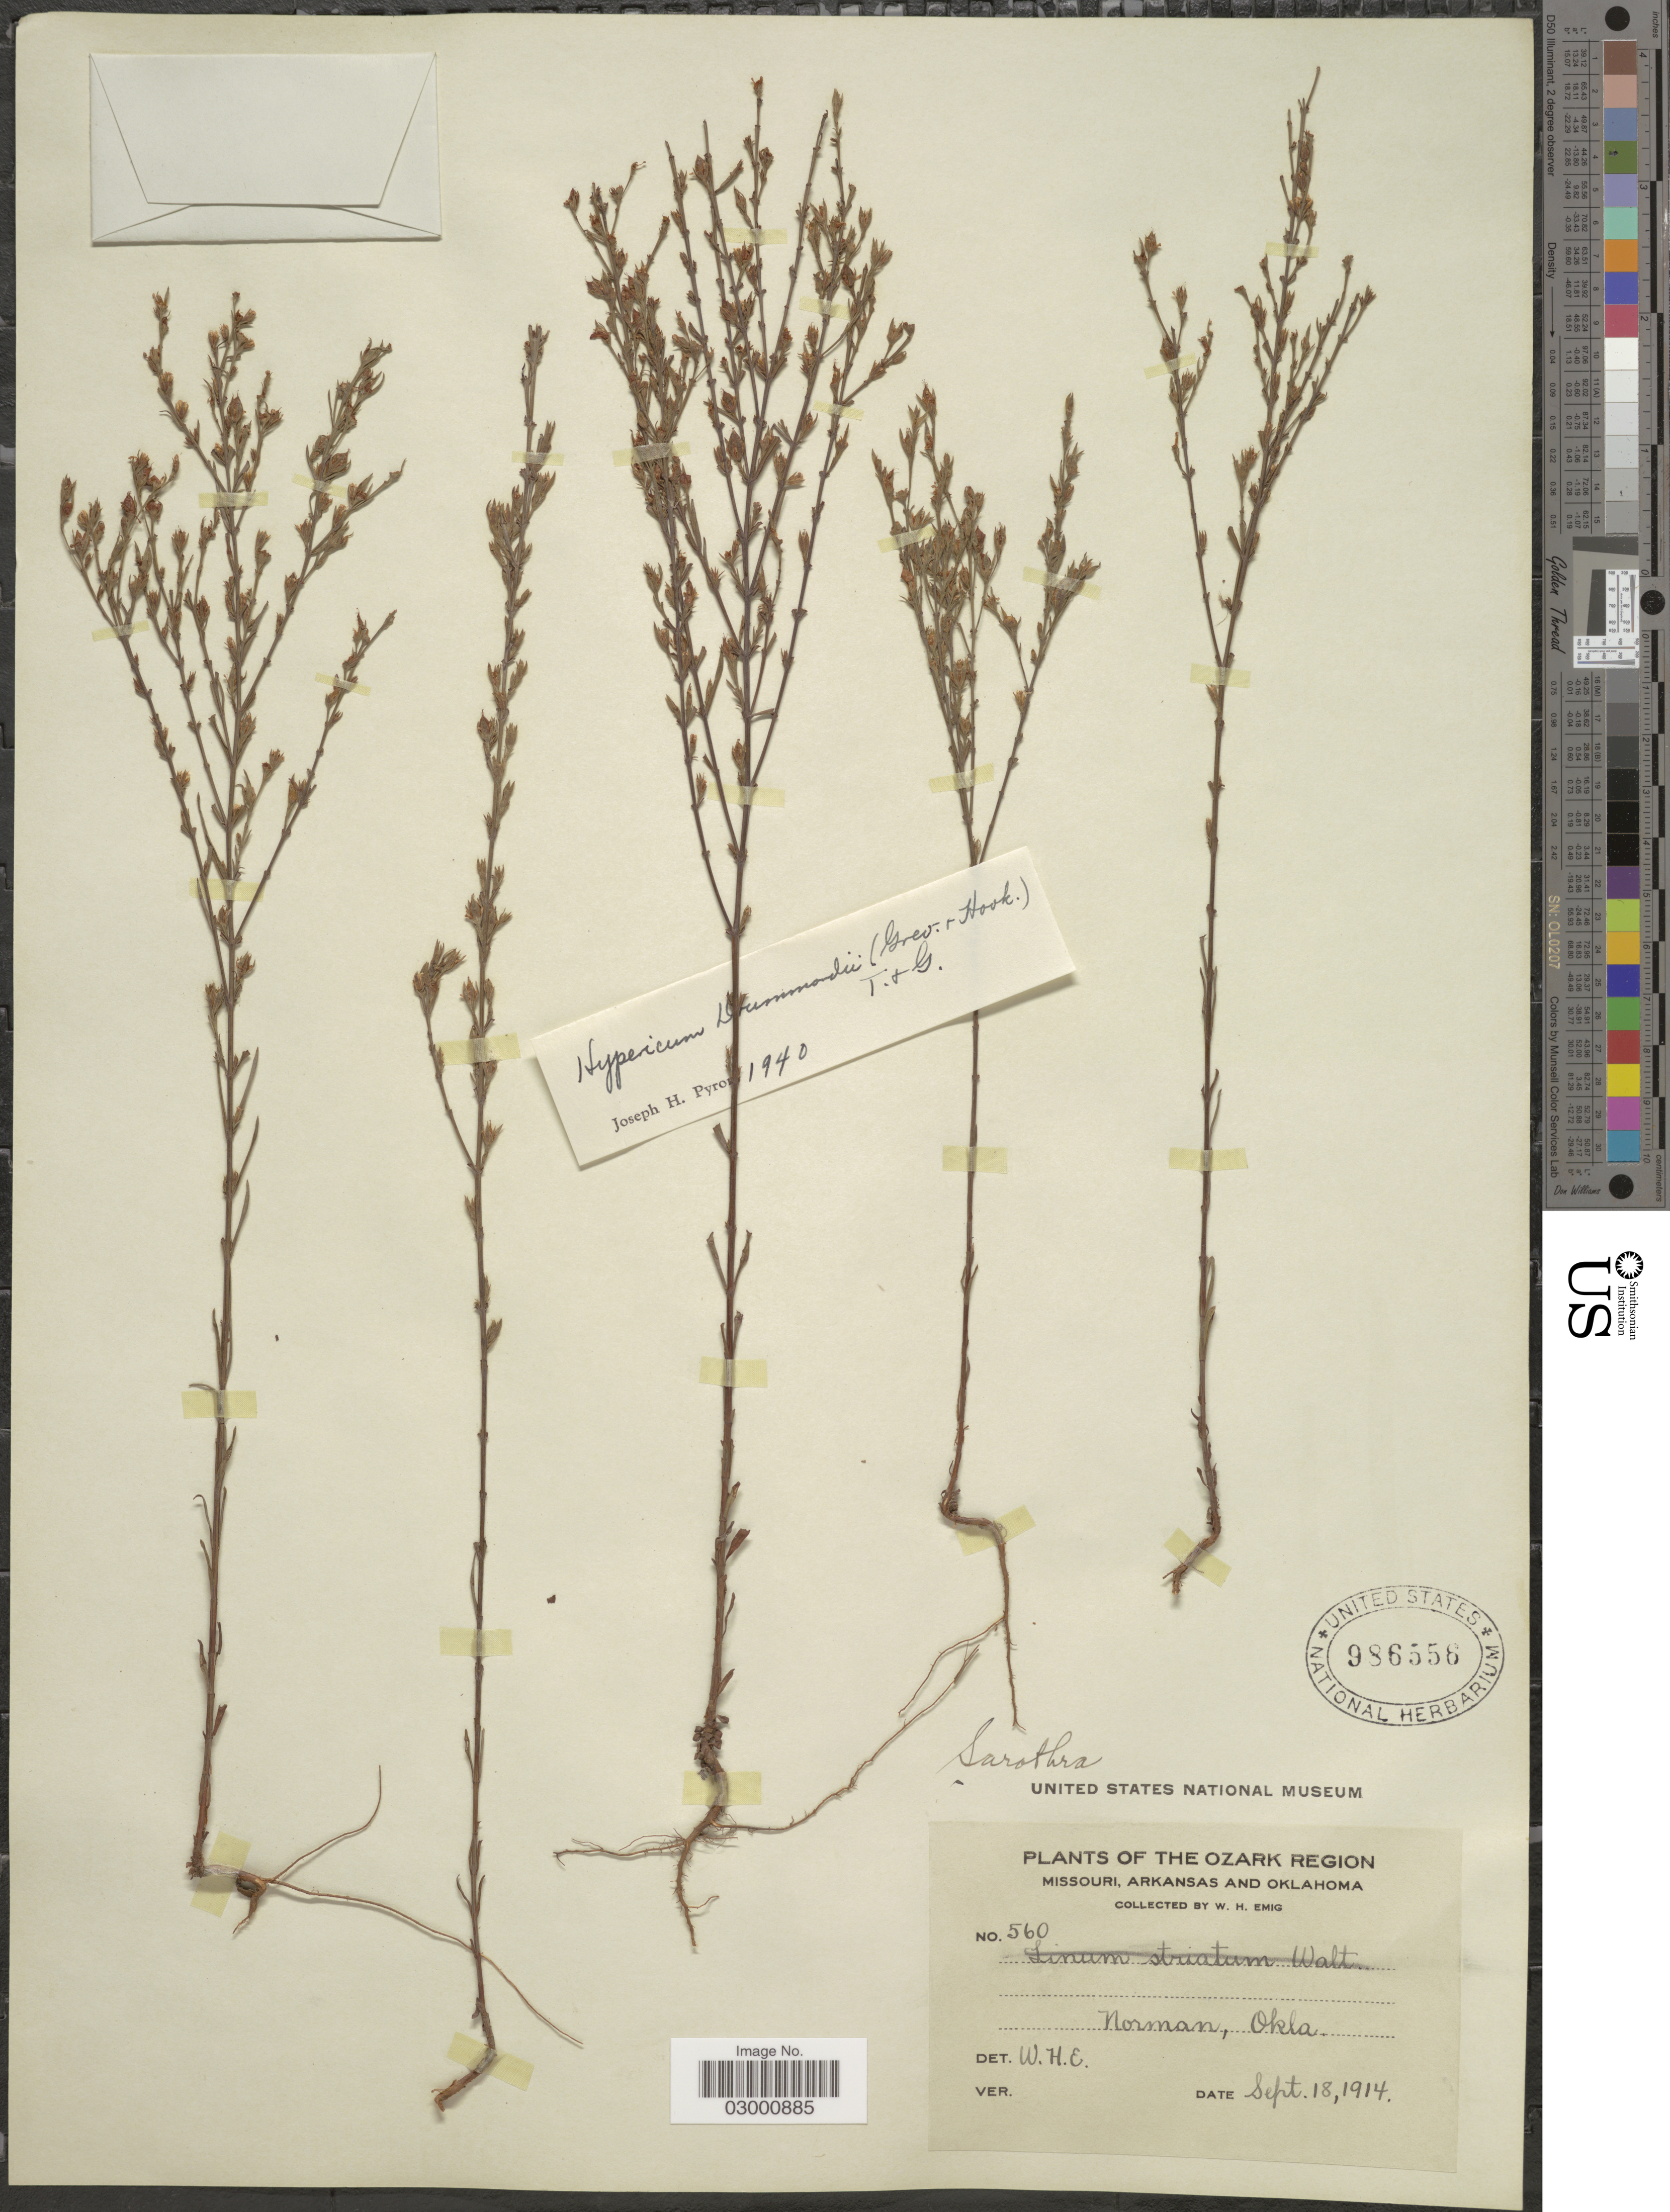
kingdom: Plantae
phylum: Tracheophyta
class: Magnoliopsida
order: Malpighiales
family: Hypericaceae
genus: Hypericum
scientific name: Hypericum drummondii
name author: (Grev. & Hook.) Torr. & A. Gray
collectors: W. H. Emig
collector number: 560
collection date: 1914-09-18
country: United States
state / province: Oklahoma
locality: Ozark Region. Norman.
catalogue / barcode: US 986556